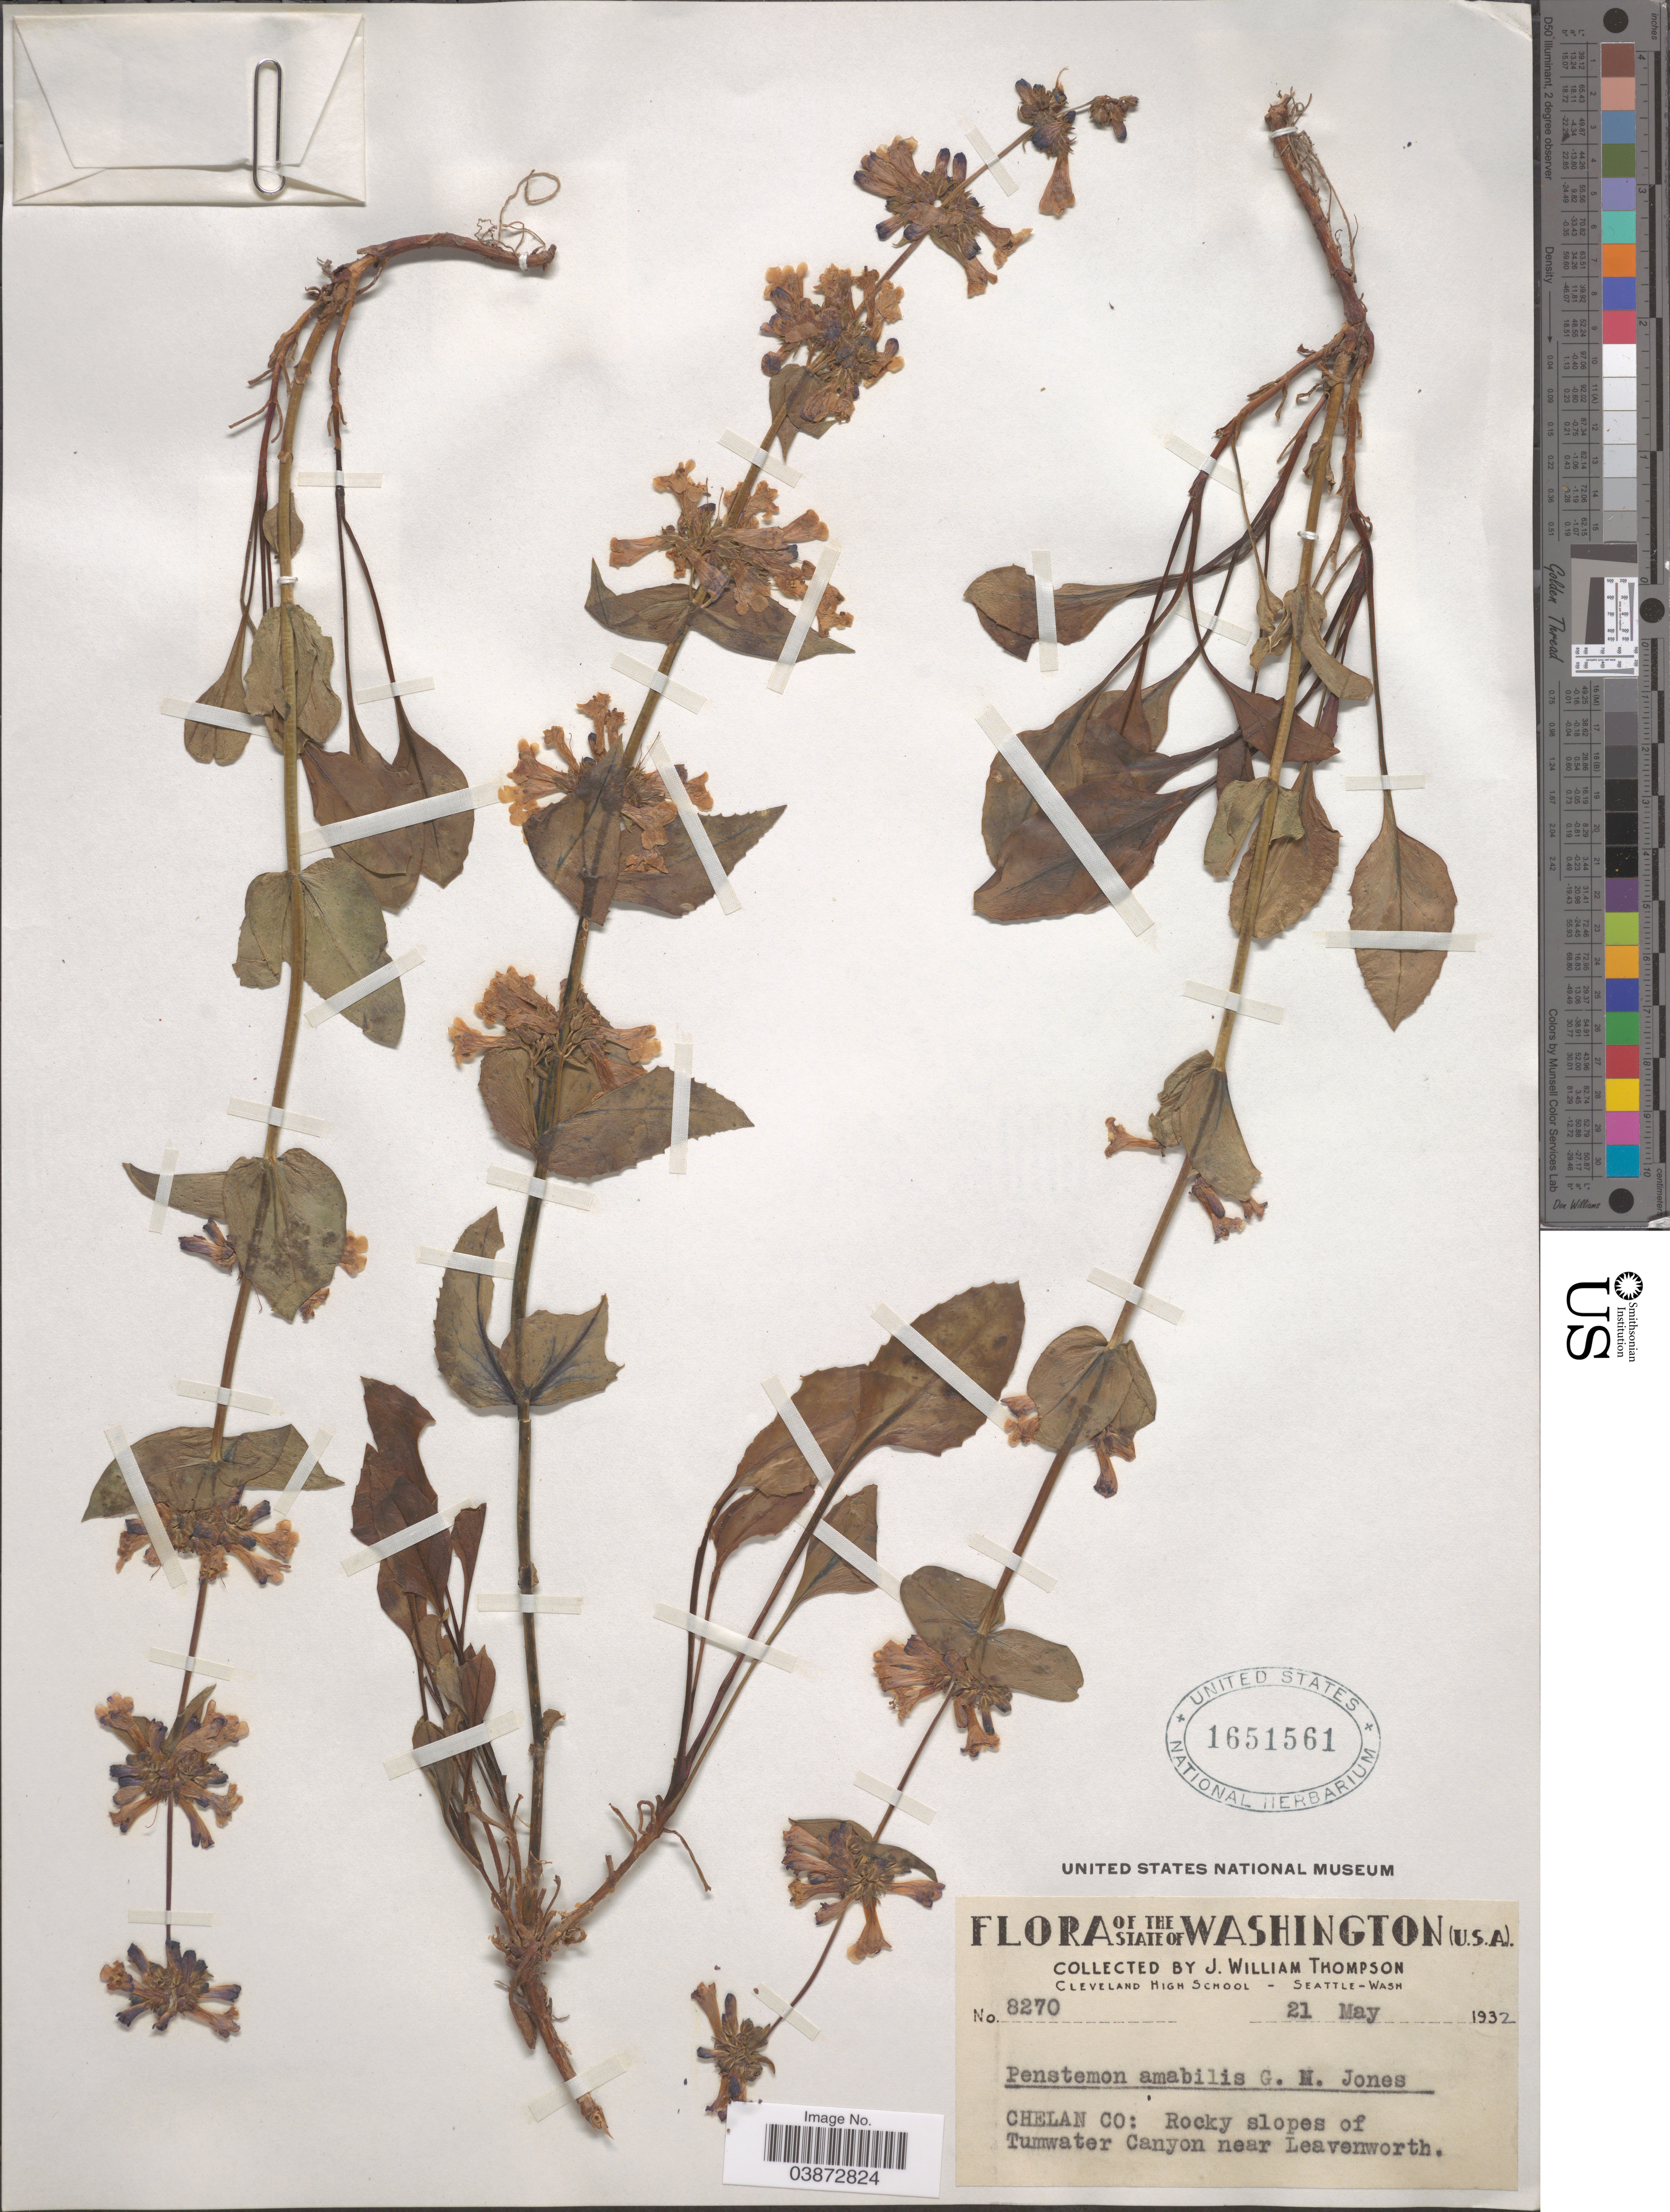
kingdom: Plantae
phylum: Tracheophyta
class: Magnoliopsida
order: Lamiales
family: Plantaginaceae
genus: Penstemon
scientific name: Penstemon amabilis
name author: G.N. Jones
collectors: J. W. Thomson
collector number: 8270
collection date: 1932-05-21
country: United States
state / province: Washington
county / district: Chelan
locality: Chelan Co: Rocky slopes of Tumwater Canyon near Leavenworth.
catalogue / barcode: US 1651561